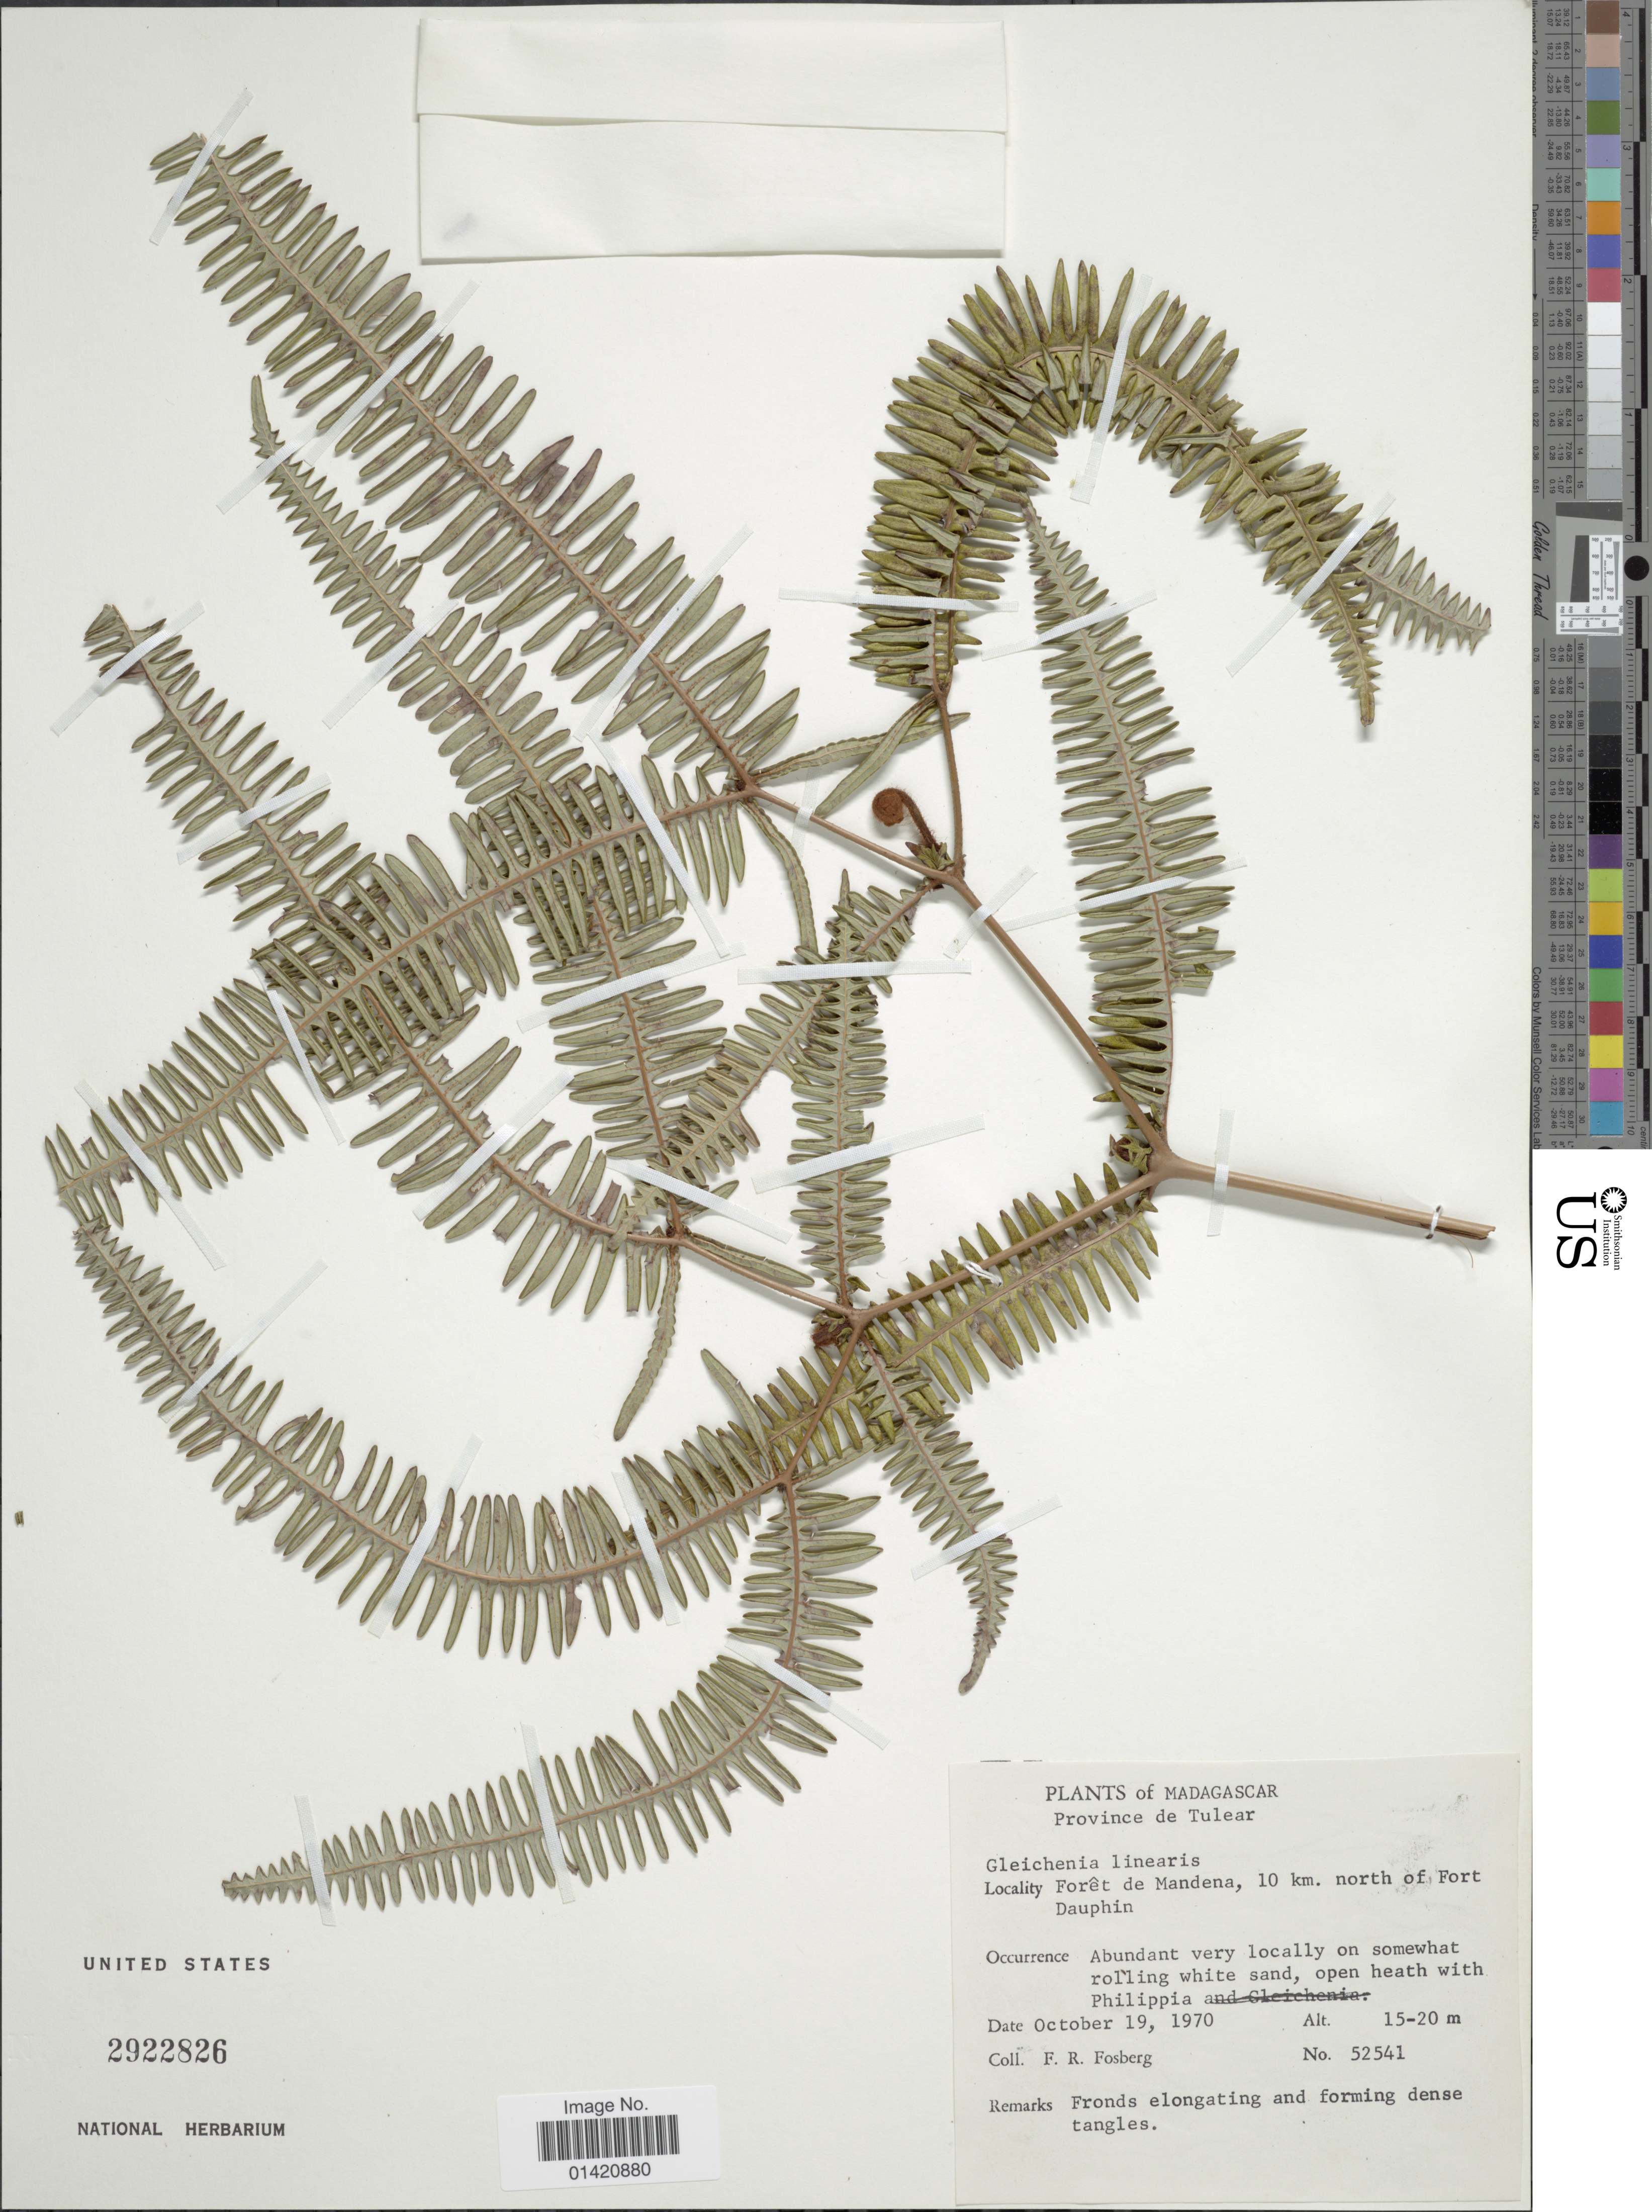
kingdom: Plantae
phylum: Tracheophyta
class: Polypodiopsida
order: Gleicheniales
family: Gleicheniaceae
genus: Dicranopteris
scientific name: Dicranopteris linearis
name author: (Burm. f.) Underw.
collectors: F. R. Fosberg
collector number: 52541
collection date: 1970-10-19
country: Madagascar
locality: Province de Tulear, Forêt de Mandena, 10 km north of Fort Dauphin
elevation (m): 15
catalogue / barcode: US 2922826